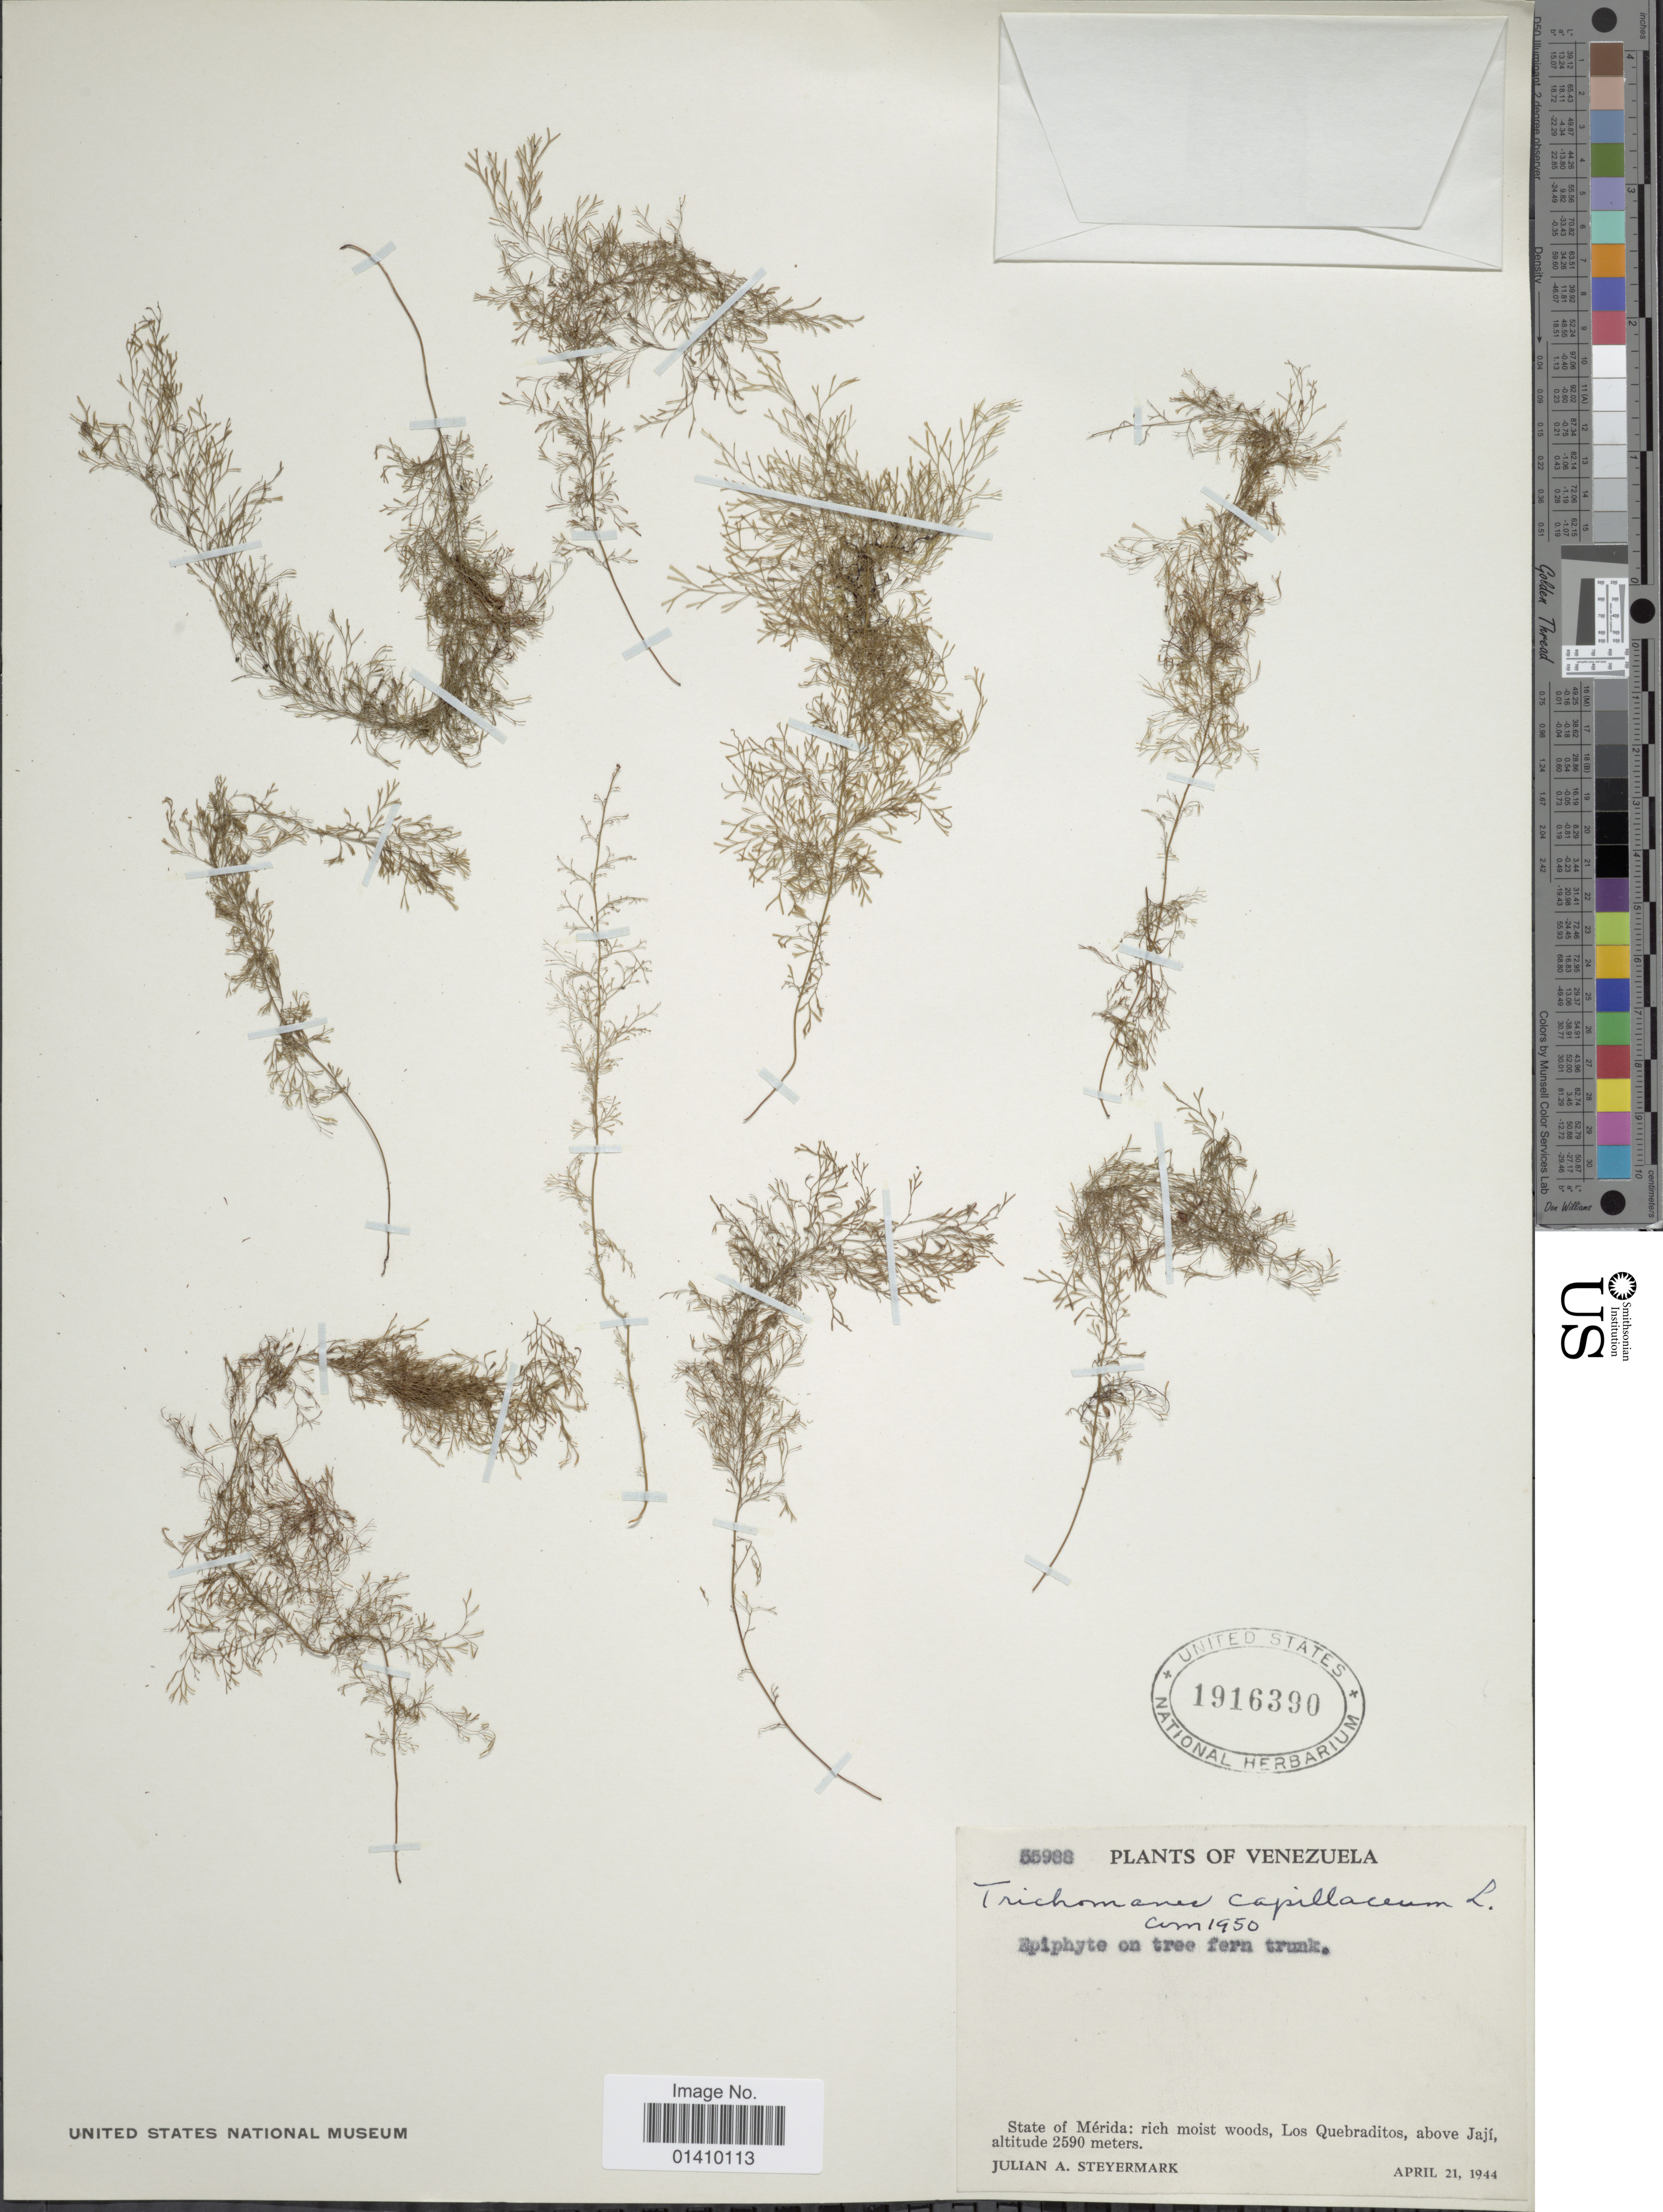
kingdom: Plantae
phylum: Tracheophyta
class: Polypodiopsida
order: Hymenophyllales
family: Hymenophyllaceae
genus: Polyphlebium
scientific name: Polyphlebium capillaceum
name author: (L.) Ebihara & Dubuisson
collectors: J. Steyermark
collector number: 55988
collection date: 1944-04-21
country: Venezuela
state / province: Mérida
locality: State of Merida; rich moist woods, Los Quebraditos above Jaji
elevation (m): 2590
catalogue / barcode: US 1916390